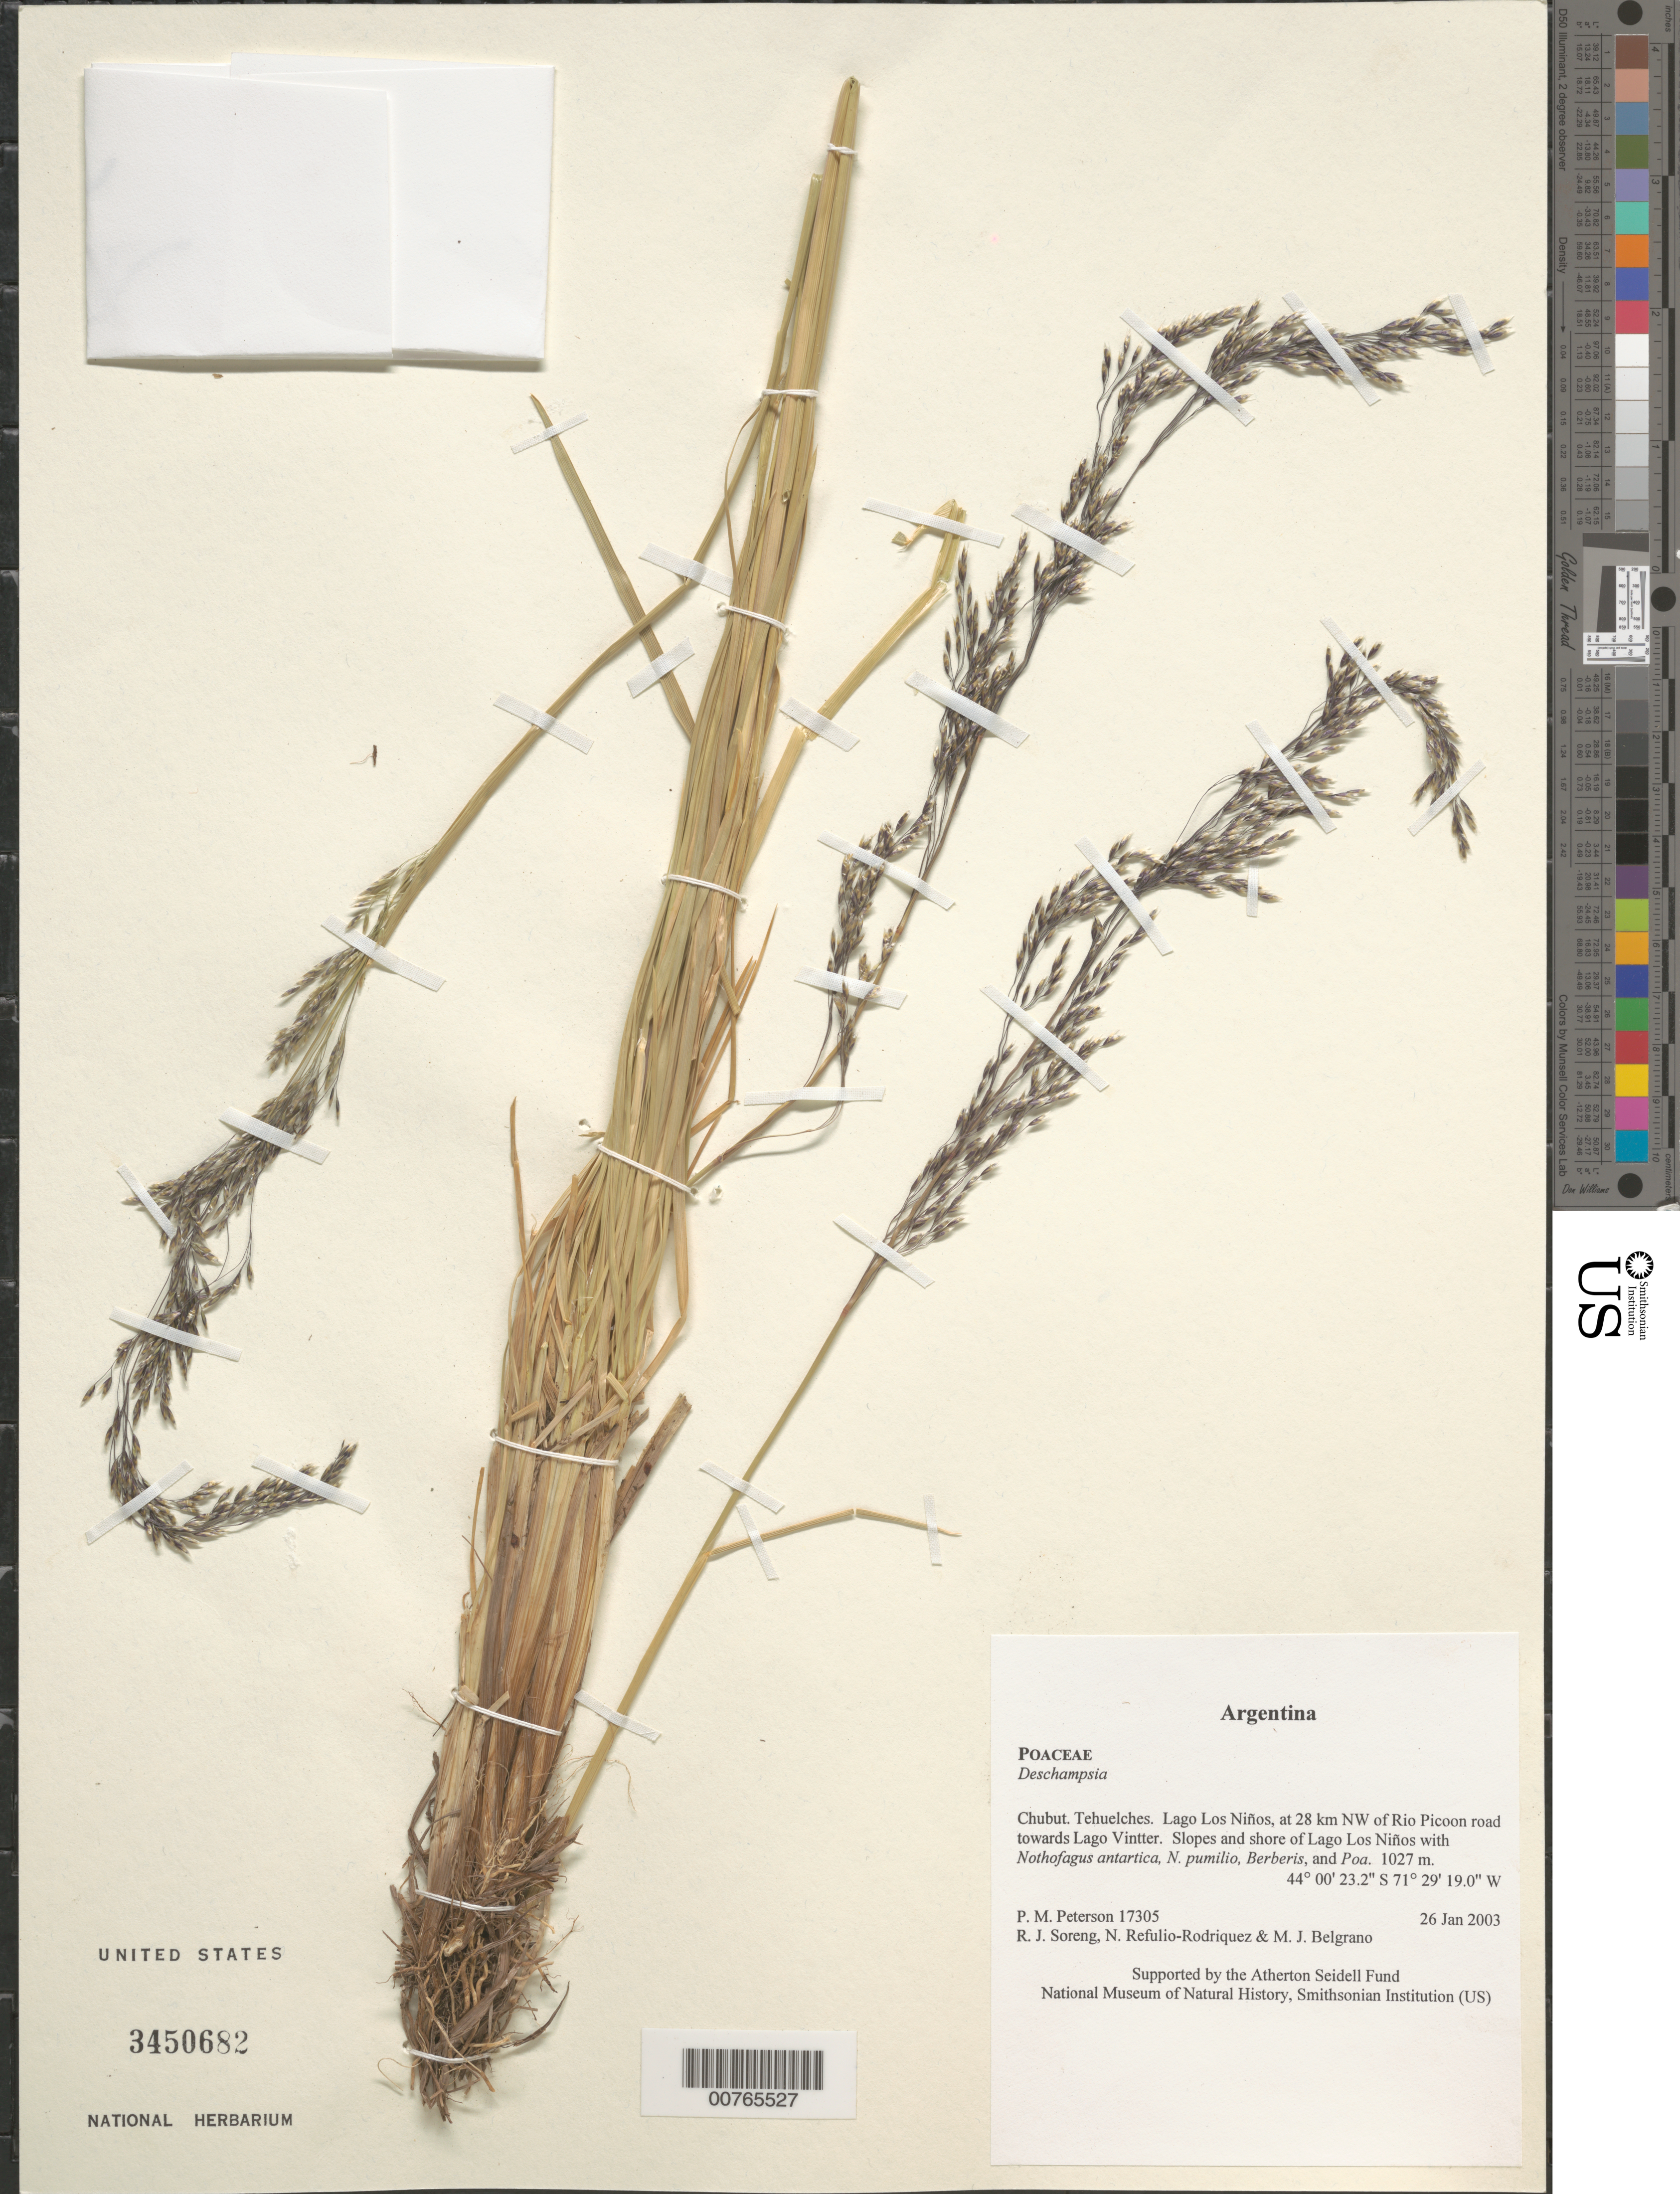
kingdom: Plantae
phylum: Tracheophyta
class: Liliopsida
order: Poales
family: Poaceae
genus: Deschampsia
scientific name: Deschampsia sp.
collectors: P. M. Peterson, R. J. Soreng, N. Refulio-Rodríguez & M. Belgrano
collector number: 17305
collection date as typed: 26 Jan 2003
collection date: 2003-01-26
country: Argentina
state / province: Chubut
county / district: Tehuelches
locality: Lago Los Niños, at 28 km NW of Rio Picoon road towards Lago Vintter. Slopes and shore of Lago Los Niños with Nothofagus antartica, N. pumilio, Berberis, and Poa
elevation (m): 1027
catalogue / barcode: US 3450682